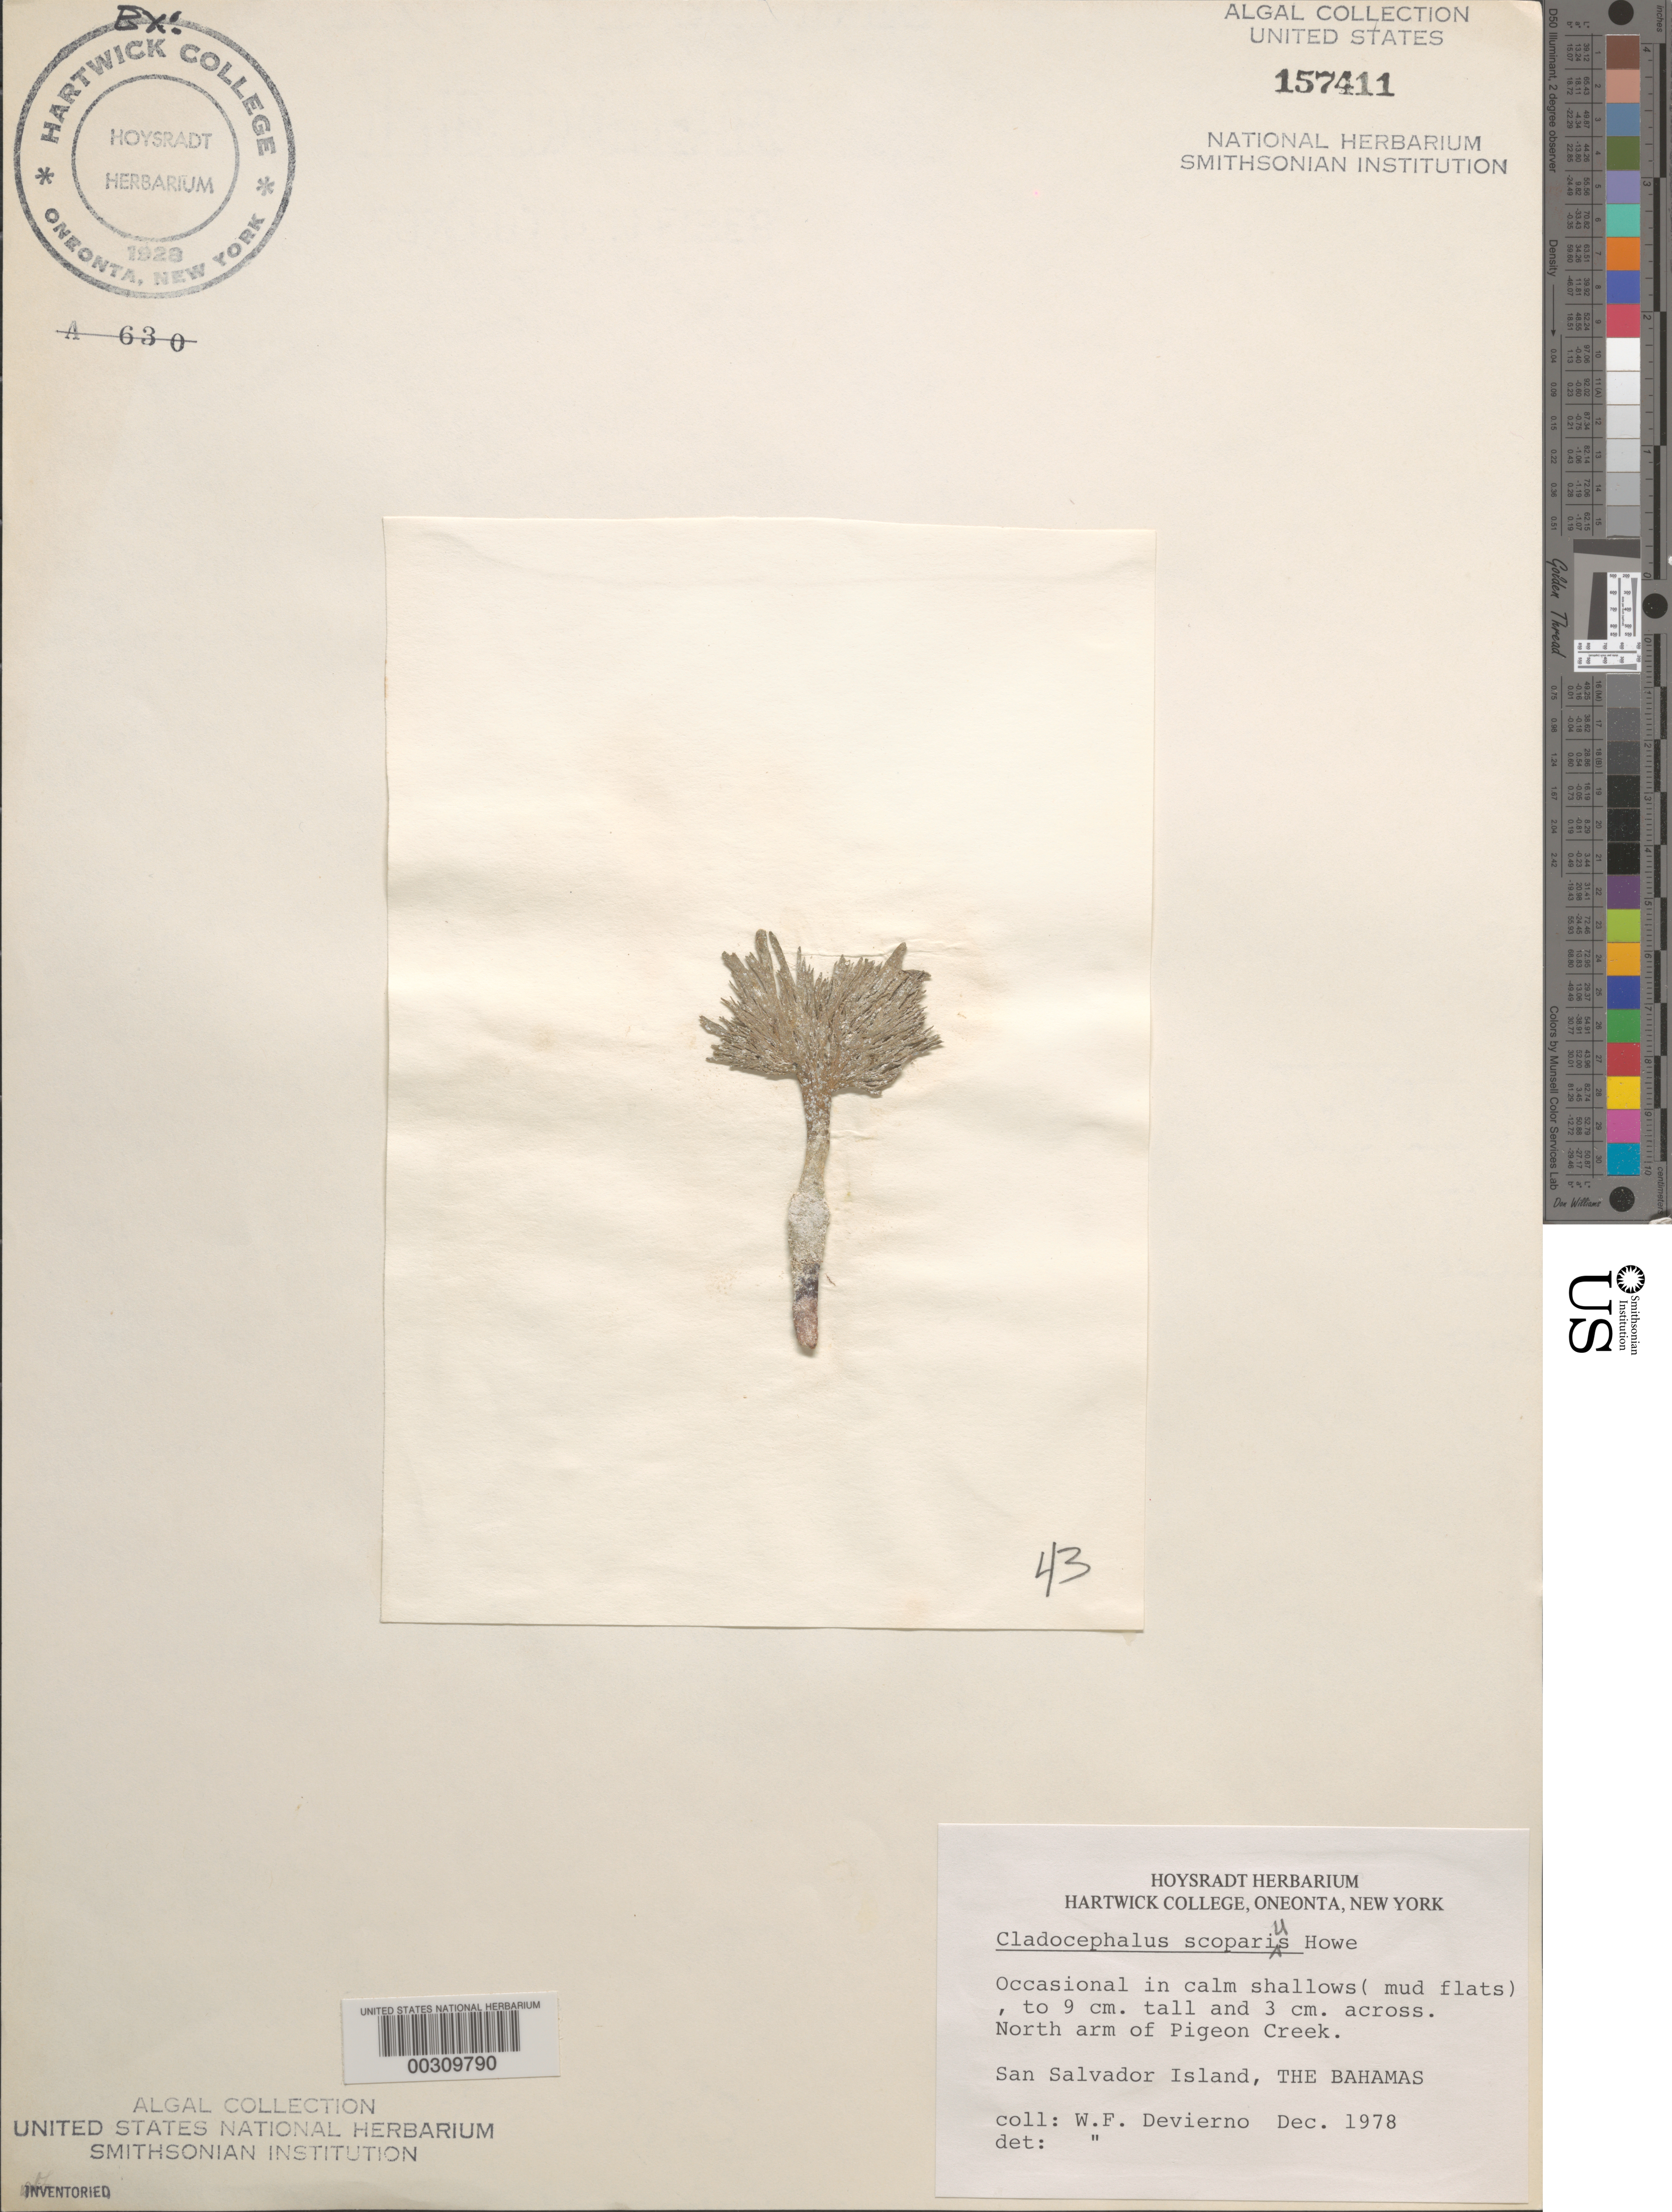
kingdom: Plantae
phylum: Chlorophyta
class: Ulvophyceae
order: Bryopsidales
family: Dichotomosiphonaceae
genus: Cladocephalus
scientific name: Cladocephalus scoparius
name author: M. Howe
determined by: Devierno, W. F.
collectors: W. Devierno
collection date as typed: Dec 1978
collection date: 1978-12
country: Bahamas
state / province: San Salvador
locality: Pigeon creek, north arm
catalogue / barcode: US 157411